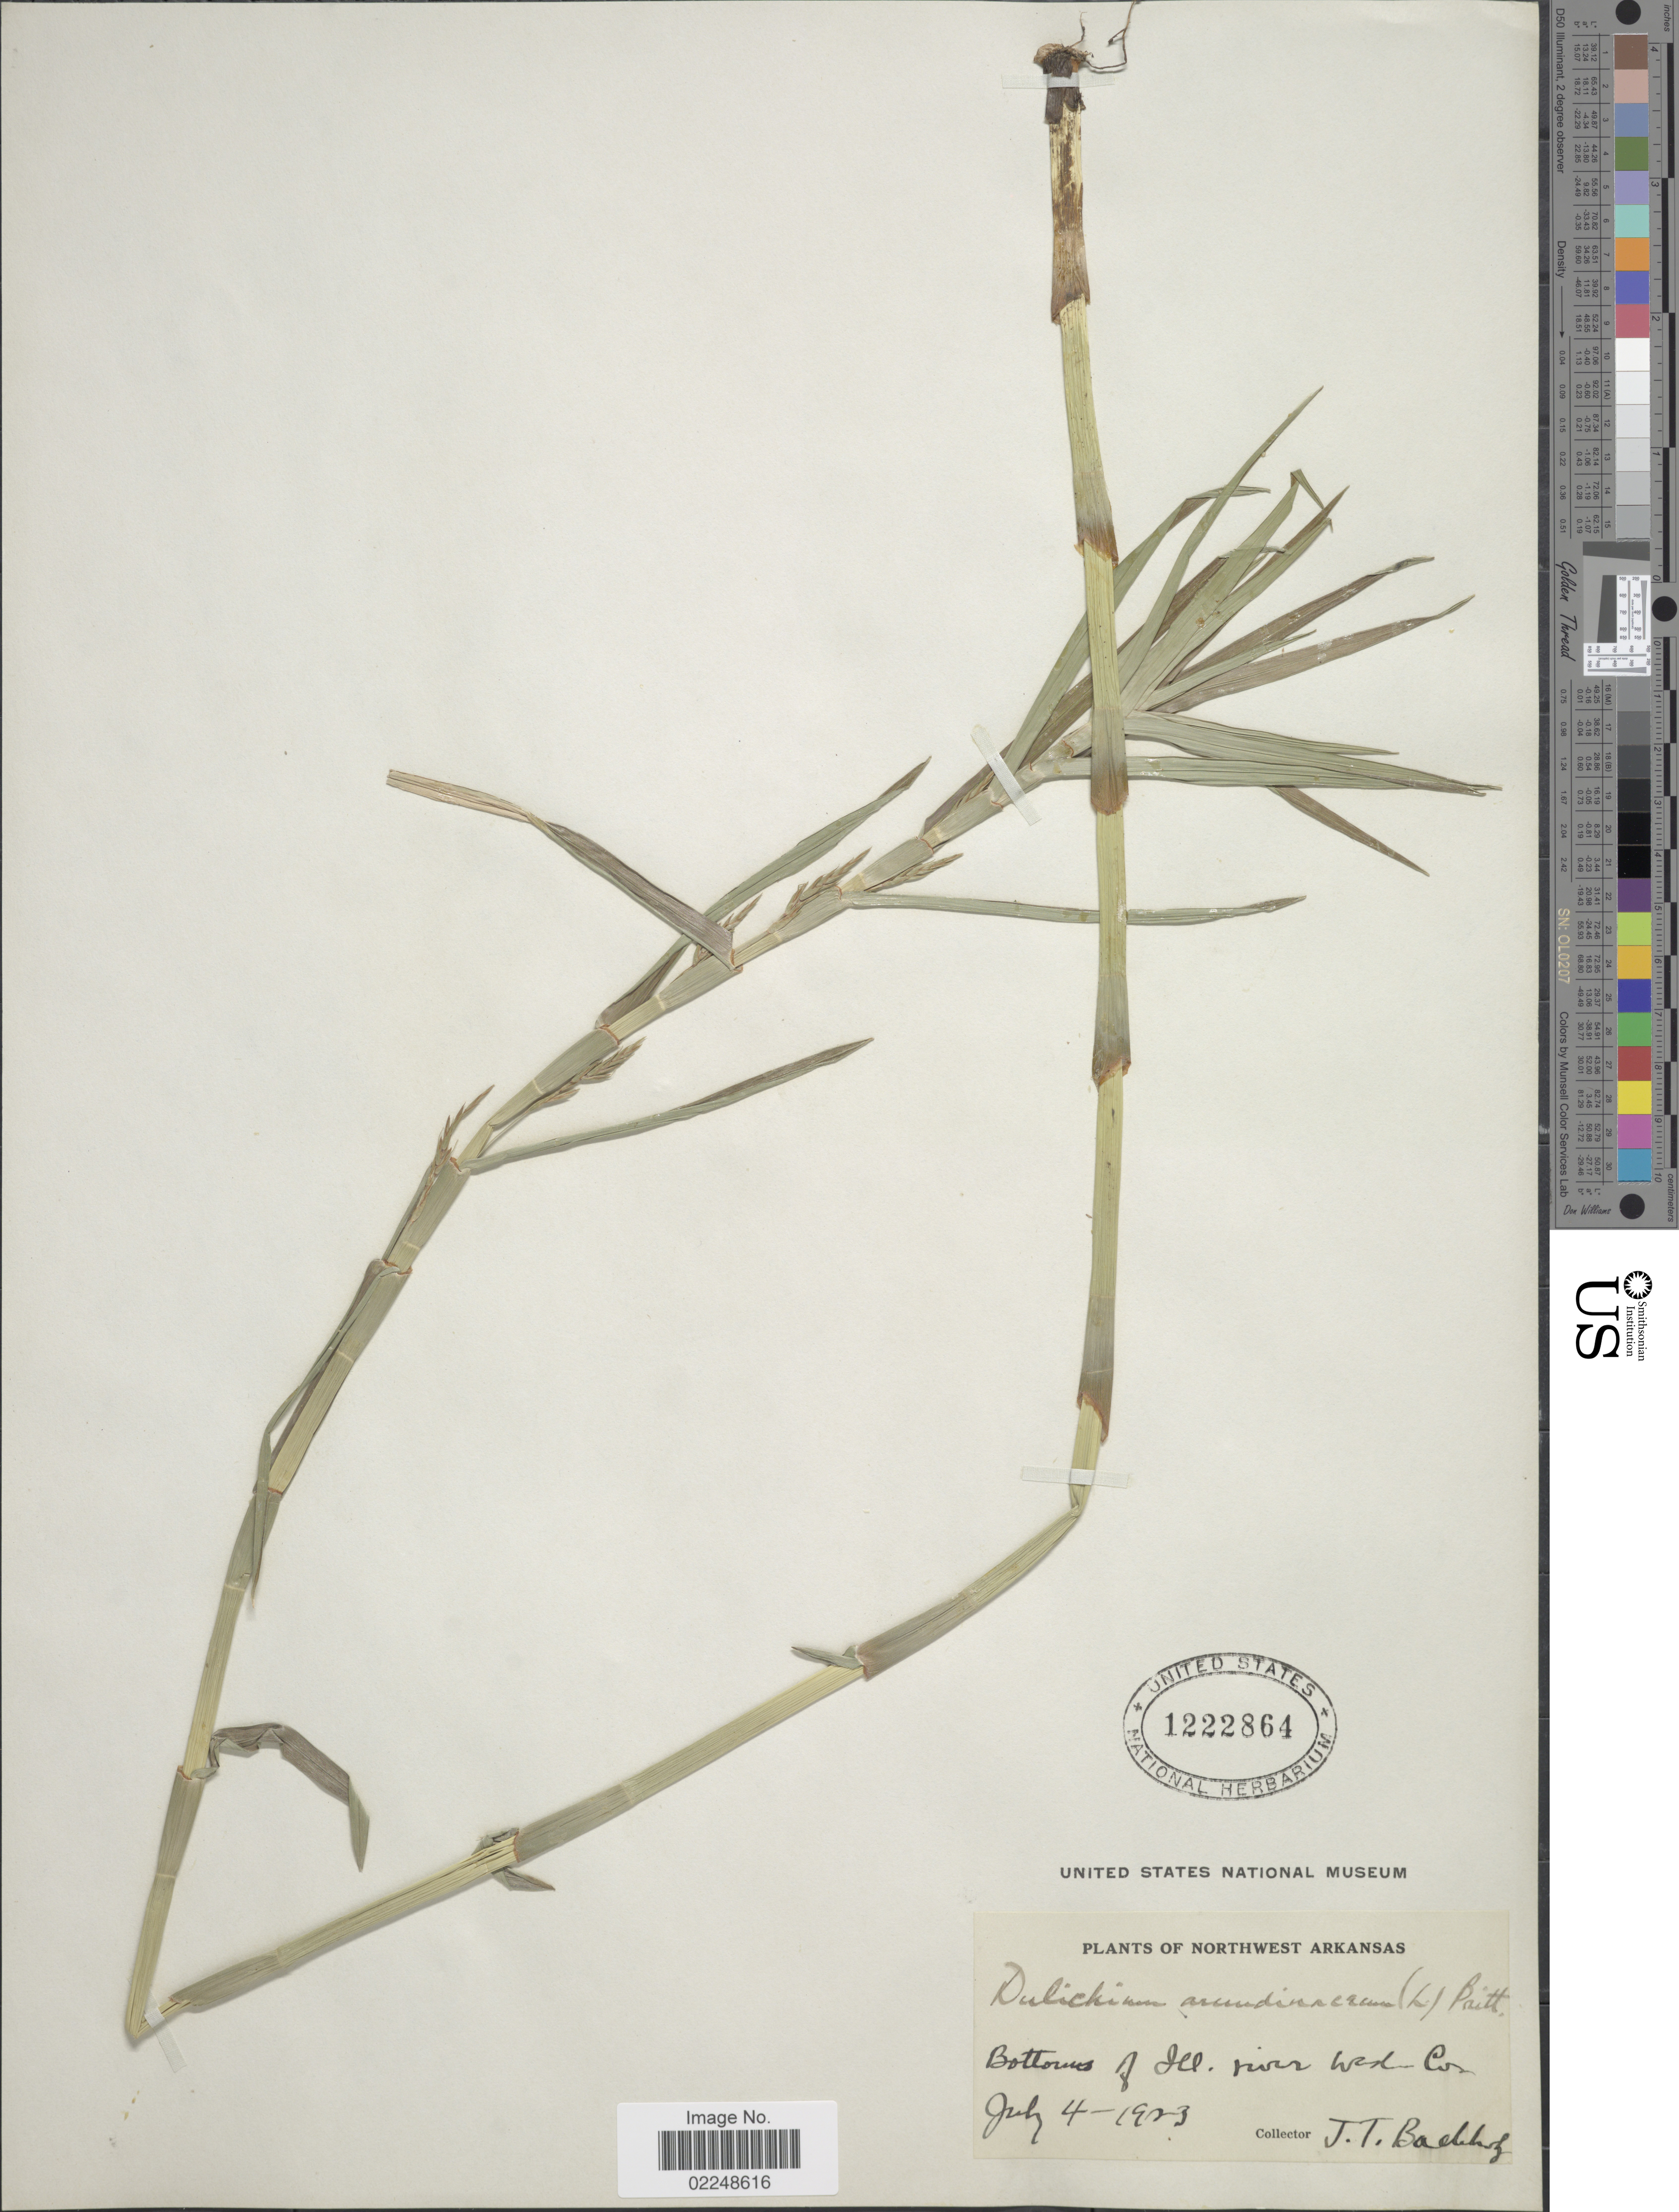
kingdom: Plantae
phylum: Tracheophyta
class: Liliopsida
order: Poales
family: Cyperaceae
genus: Dulichium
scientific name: Dulichium arundinaceum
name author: (L.) Britton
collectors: J. T. Buchholz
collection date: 1923-07-04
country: United States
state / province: Arkansas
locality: Northwest Arkansas, Bottom of Ill. [illegible text]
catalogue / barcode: US 1222864